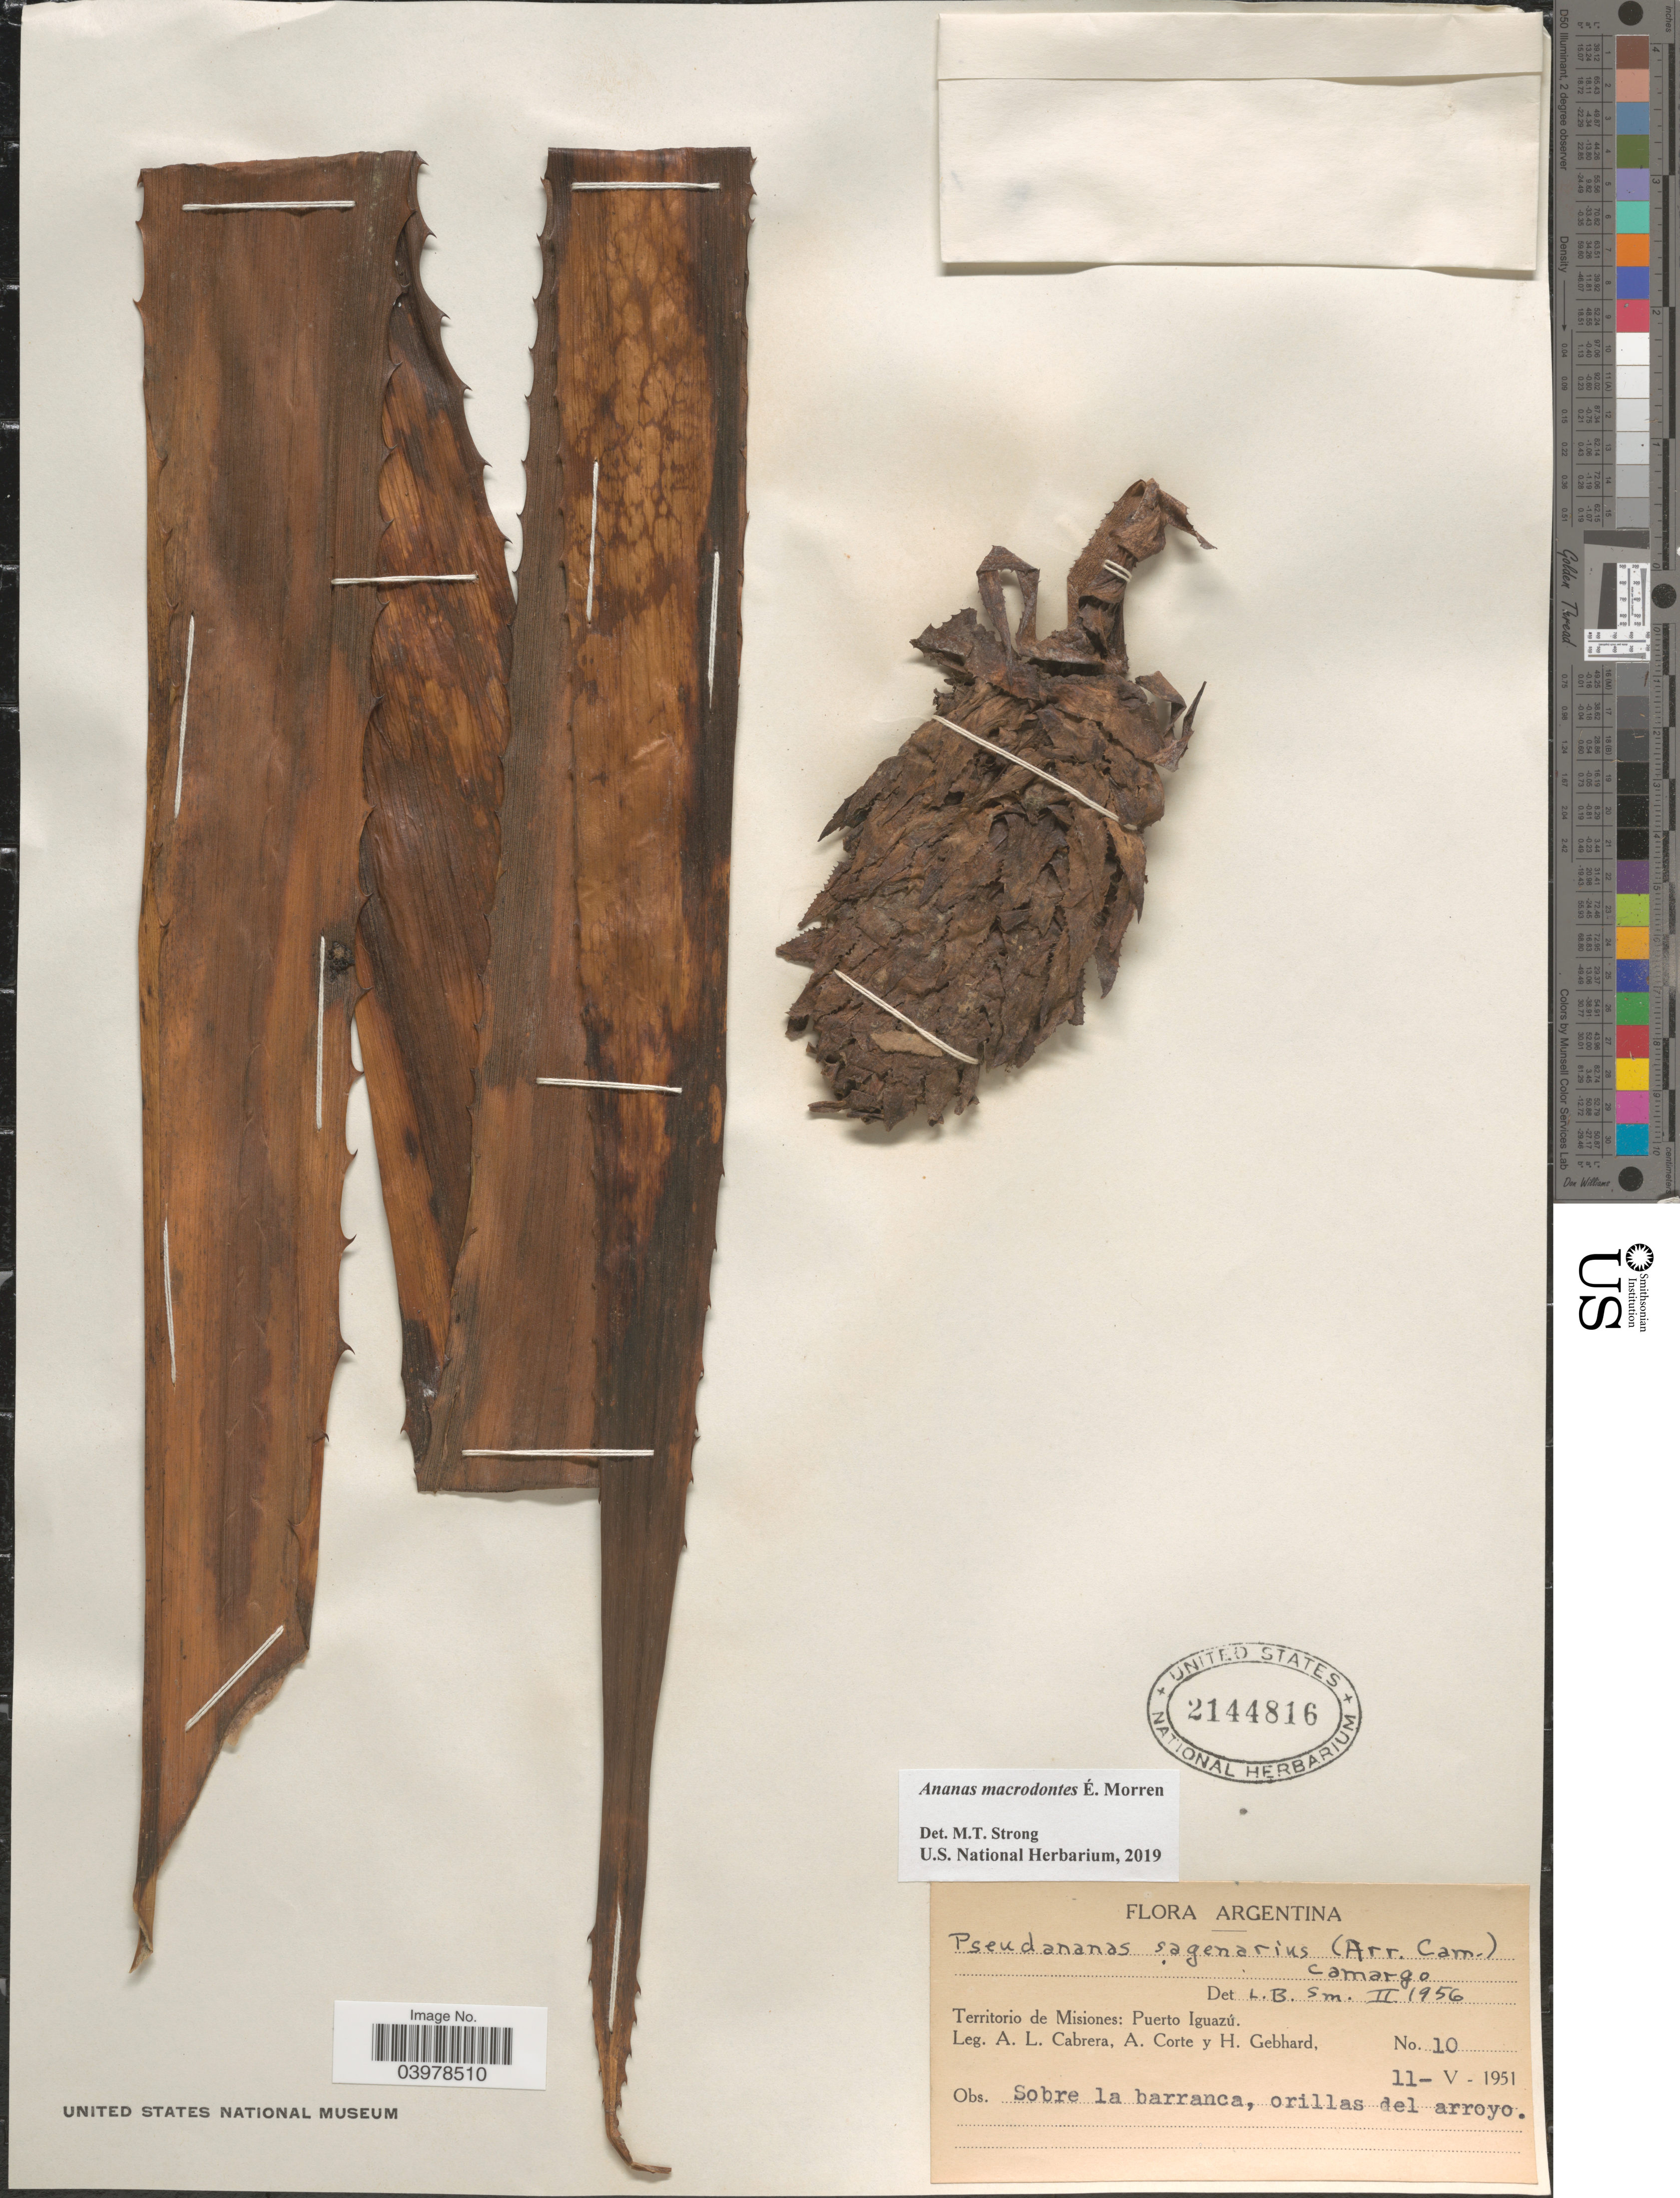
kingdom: Plantae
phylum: Tracheophyta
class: Liliopsida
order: Poales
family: Bromeliaceae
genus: Ananas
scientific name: Ananas macrodontes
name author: É. Morren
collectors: A. L. Cabrera, A. Corte & H. Gebhard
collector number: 10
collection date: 1951-05-11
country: Argentina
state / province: Misiones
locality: Puerto Iguazú.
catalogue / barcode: US 2144816